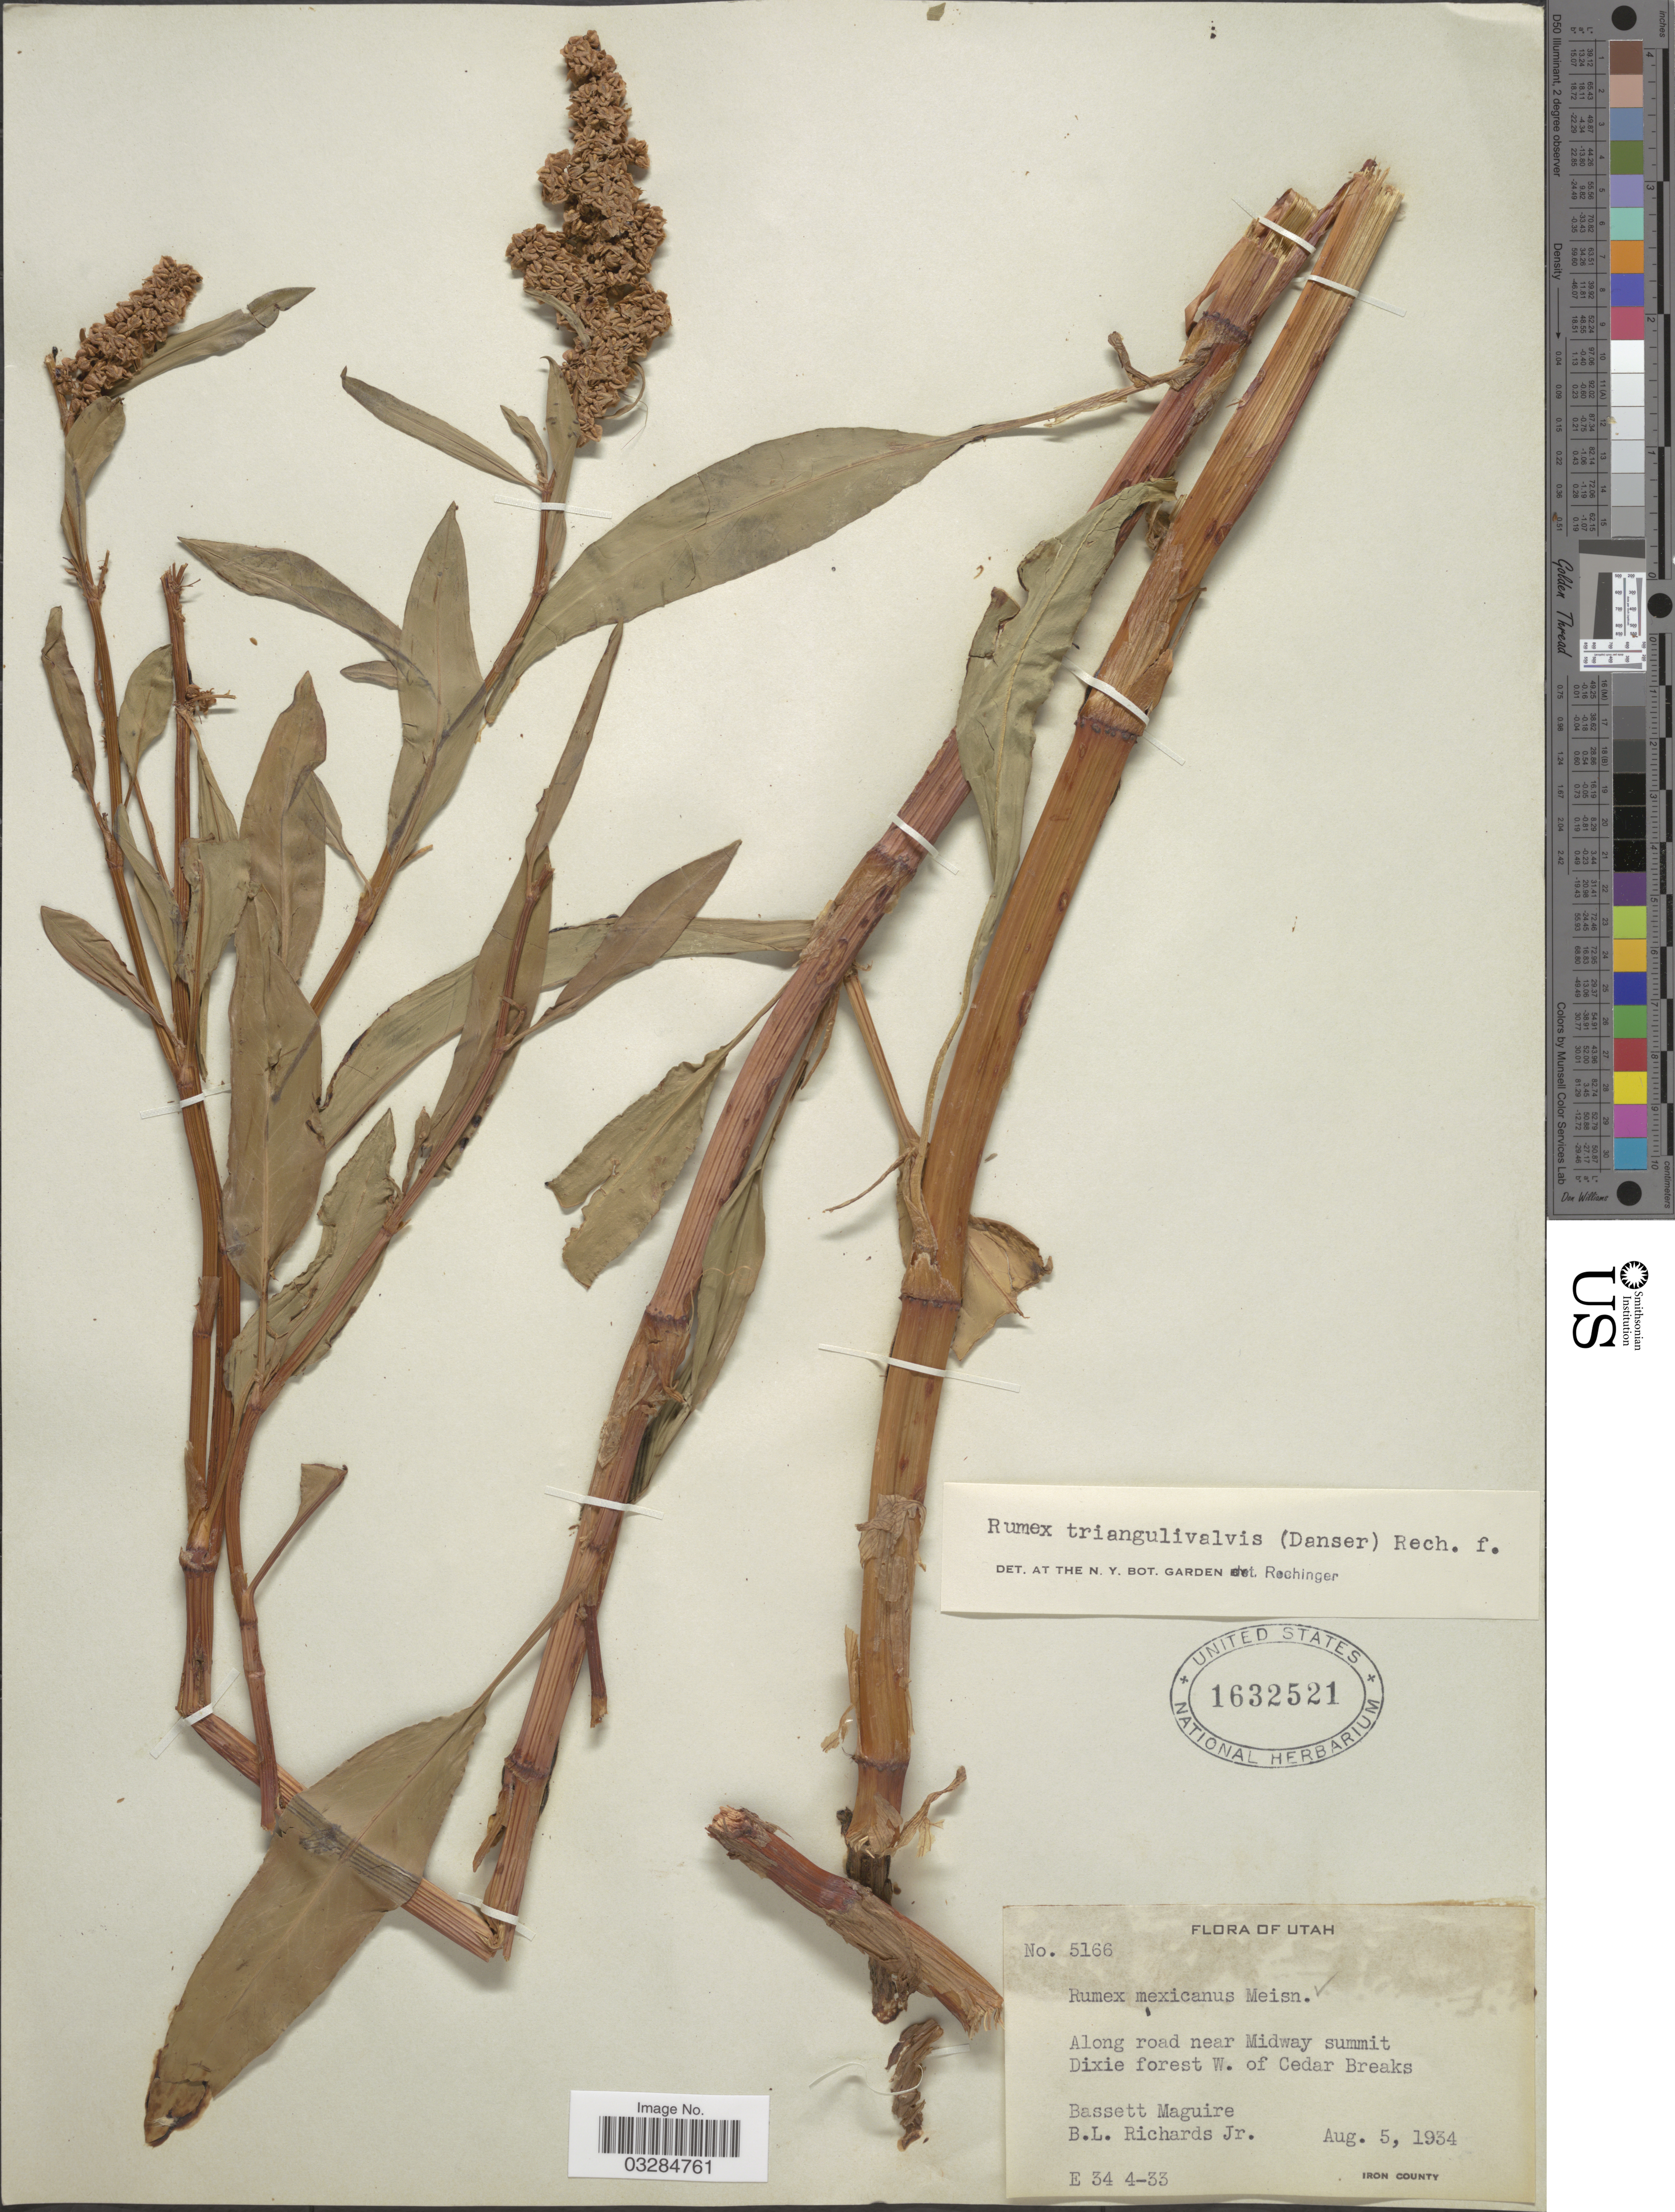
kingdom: Plantae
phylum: Tracheophyta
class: Magnoliopsida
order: Caryophyllales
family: Polygonaceae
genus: Rumex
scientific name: Rumex triangulivalvis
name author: (Danser) Rech. f.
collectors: B. Maguire & B. Richards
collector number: E34 4-33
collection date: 1934-08-05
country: United States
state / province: Utah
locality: Along road near Midway summit Dixie forest W. of Cedar Breaks. Iron County.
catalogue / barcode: US 1632521